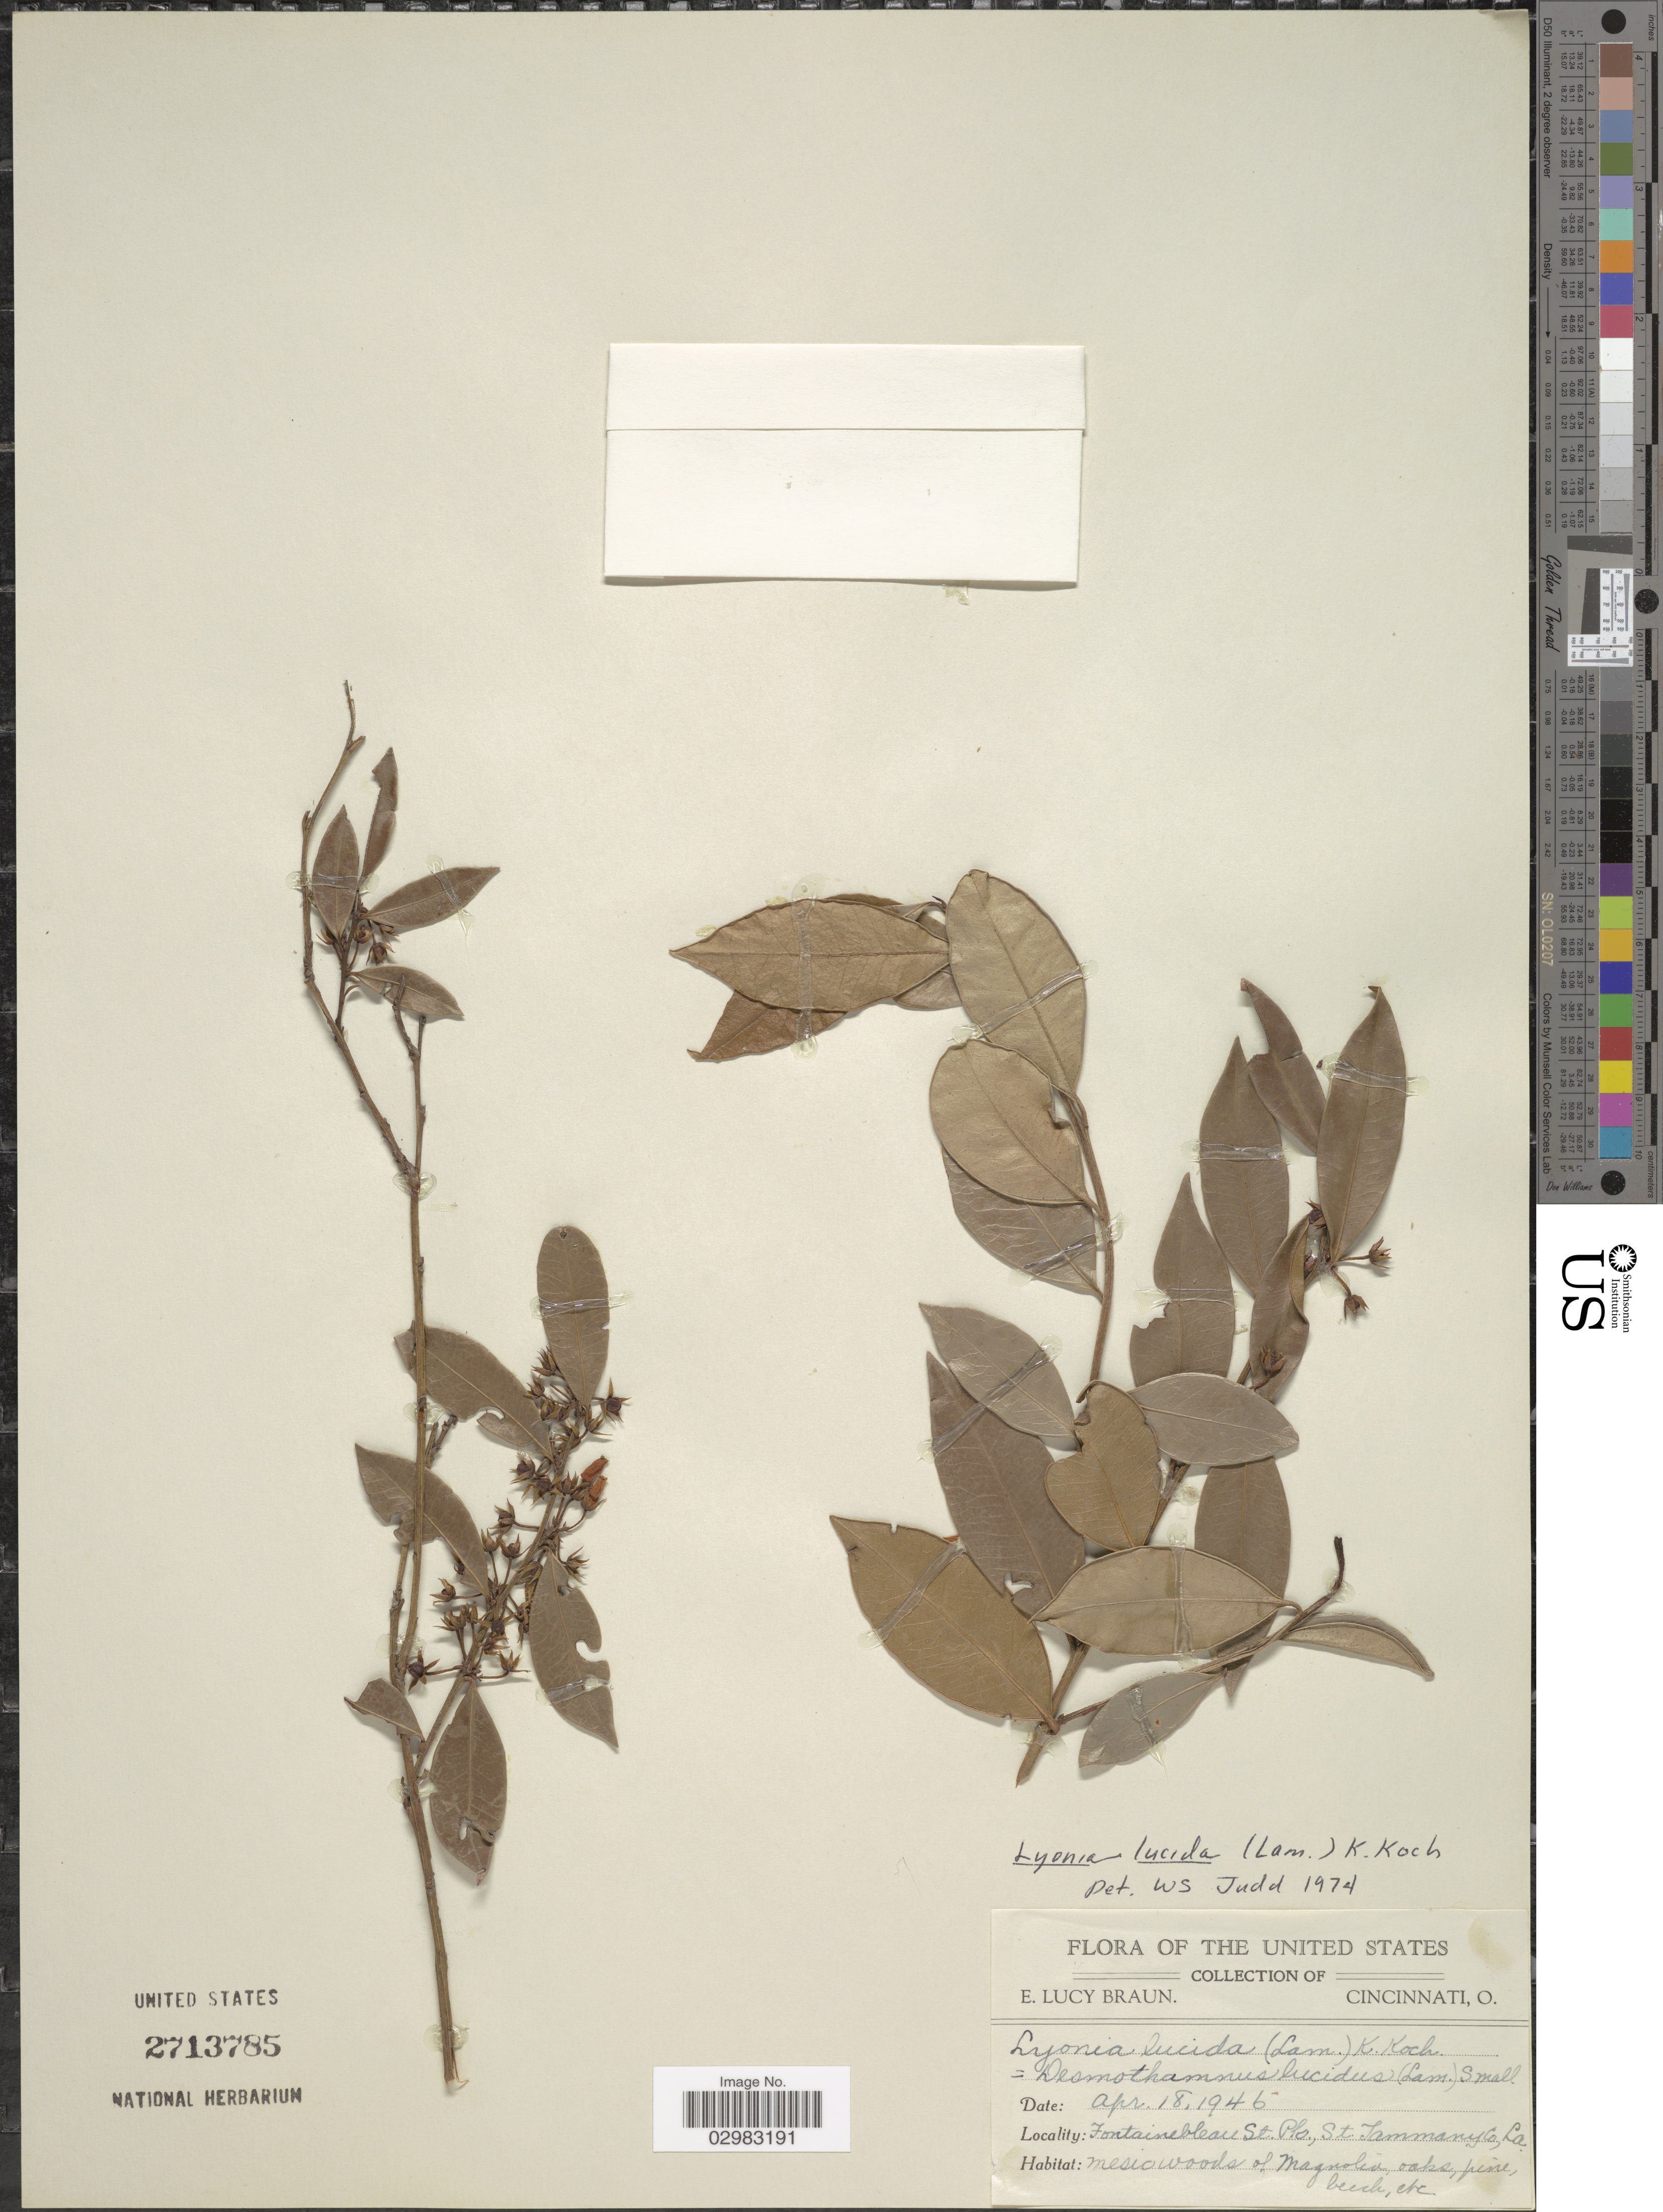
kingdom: Plantae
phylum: Tracheophyta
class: Magnoliopsida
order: Ericales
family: Ericaceae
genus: Lyonia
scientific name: Lyonia lucida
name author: K. Koch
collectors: E. L. Braun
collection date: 1946-04-18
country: United States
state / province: Louisiana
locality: Fontainebleau St. Pla., St. Tammany Co.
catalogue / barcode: US 2713785